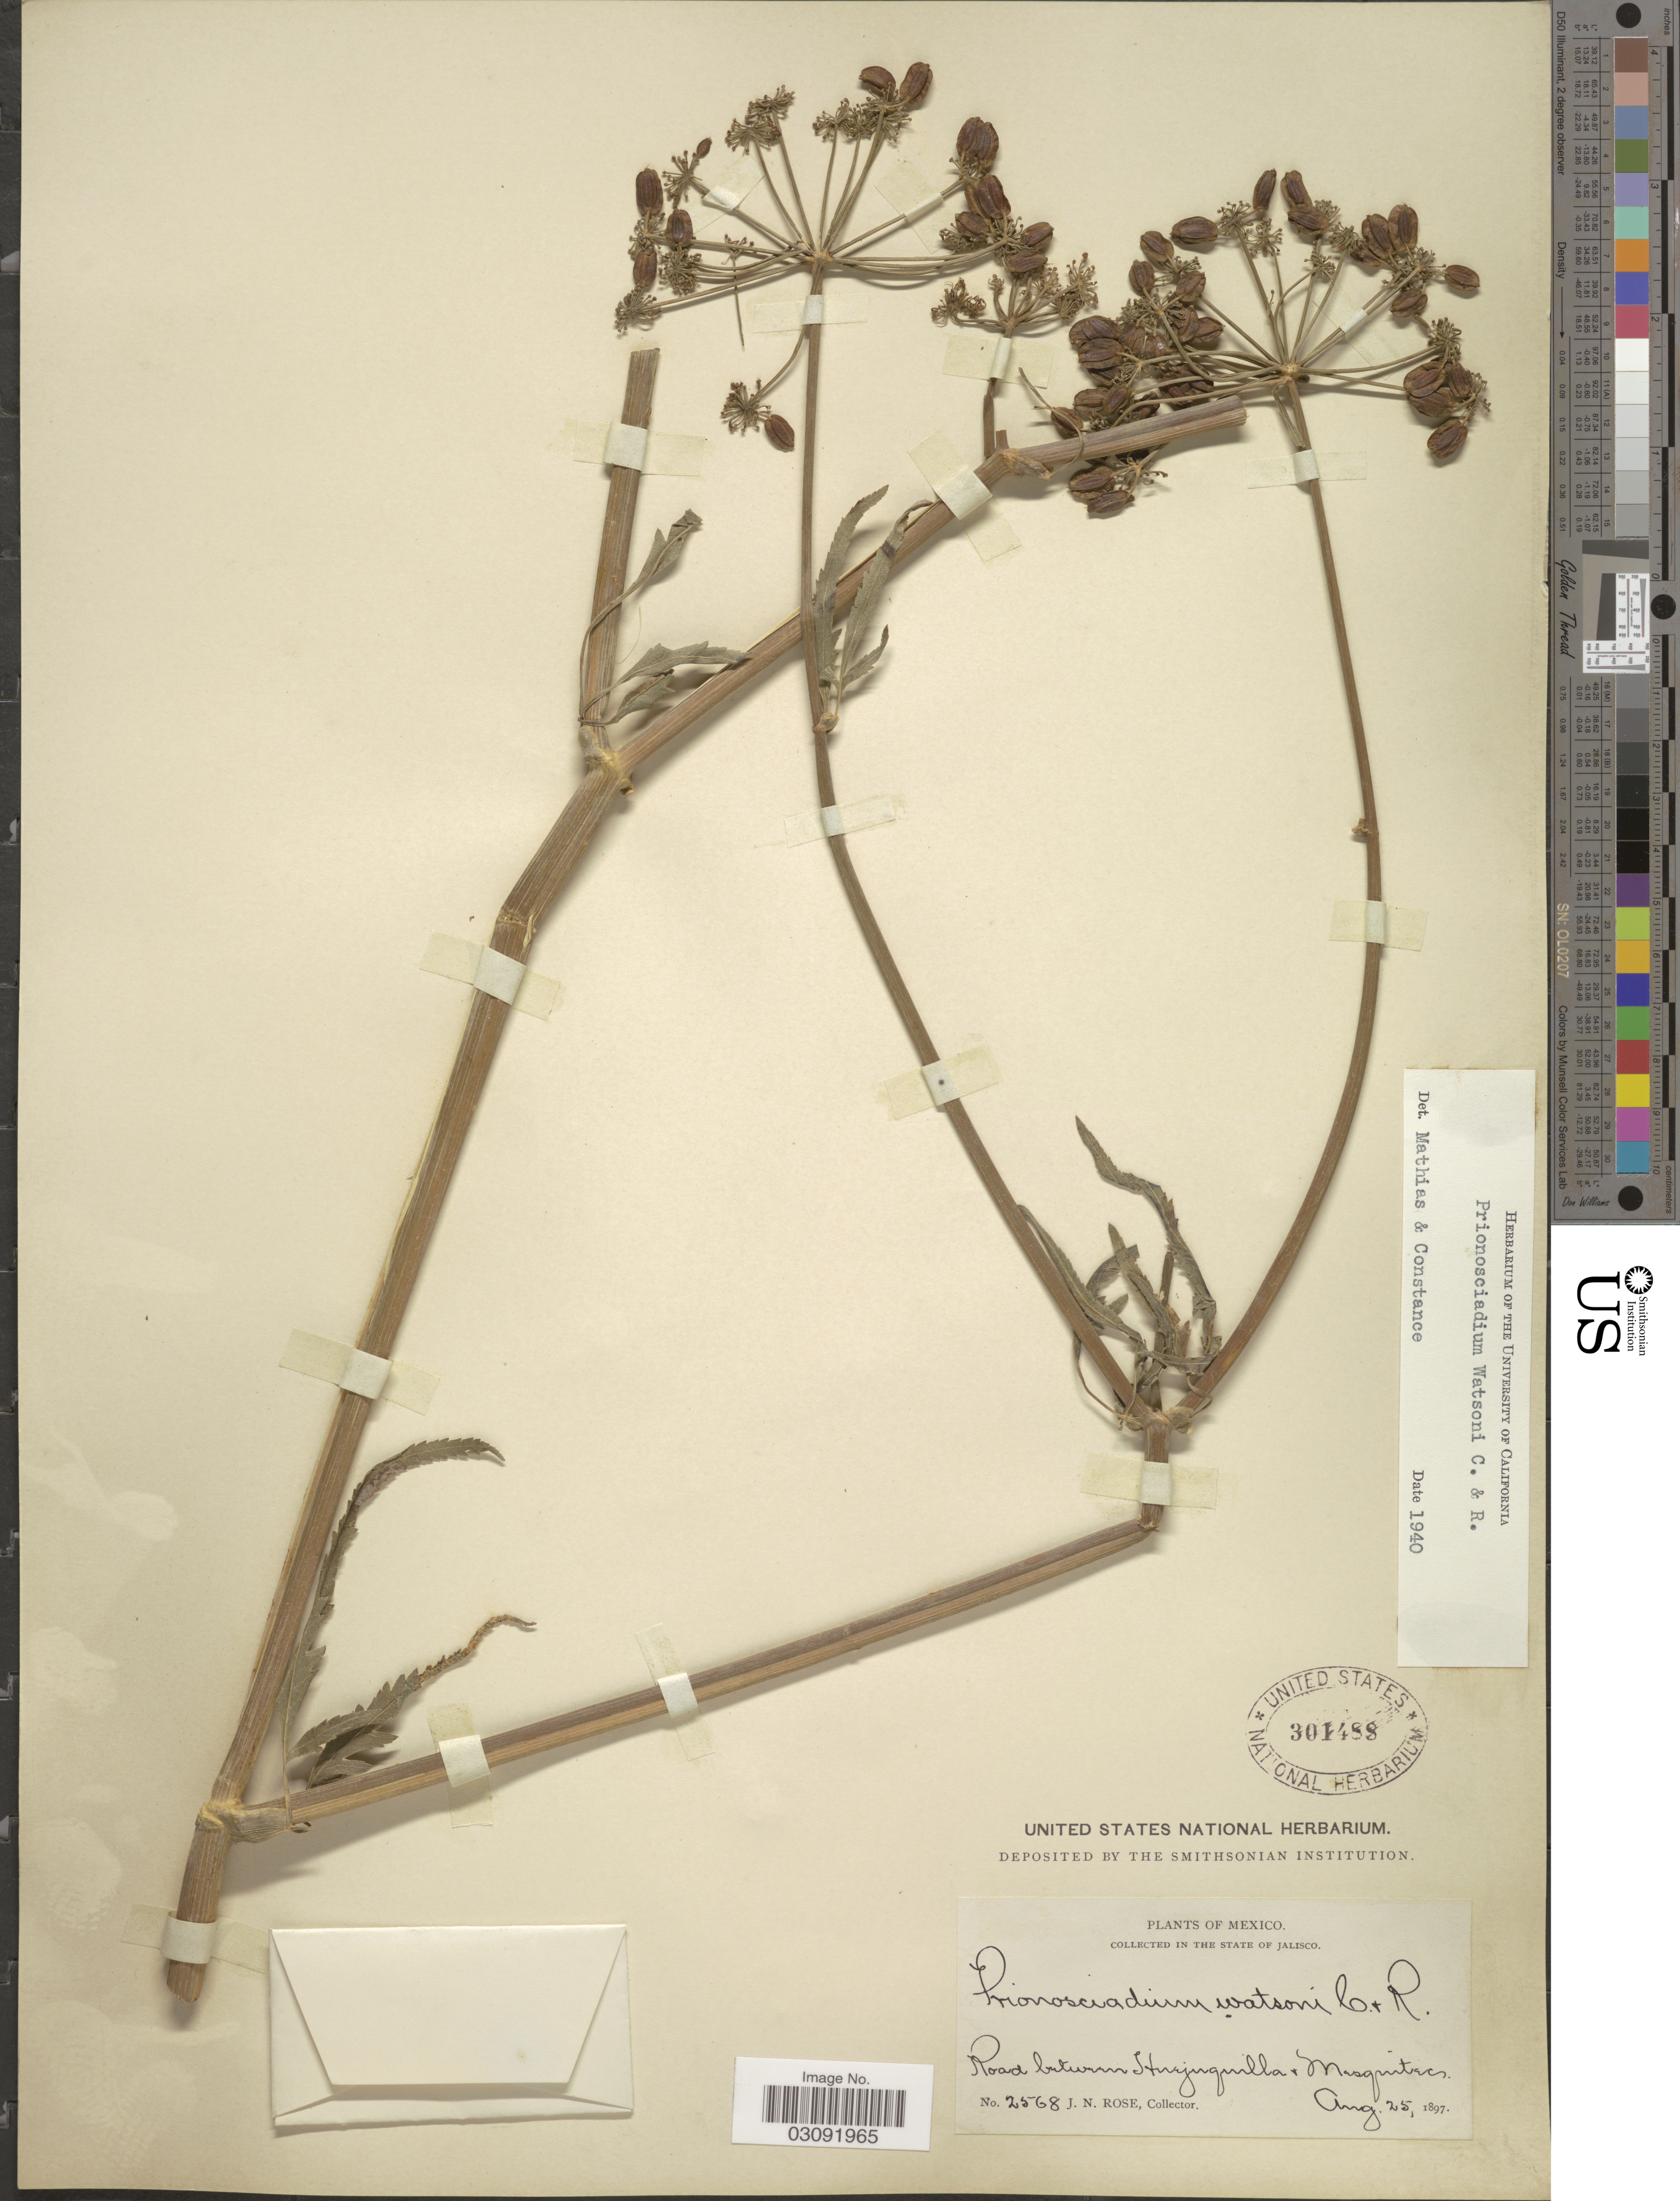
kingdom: Plantae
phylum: Tracheophyta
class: Magnoliopsida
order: Apiales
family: Apiaceae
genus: Prionosciadium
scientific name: Prionosciadium watsonii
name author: J.M. Coult. & Rose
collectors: J. N. Rose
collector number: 2568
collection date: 1897-08-25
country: Mexico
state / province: Jalisco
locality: Road between Huejuquilla & Mesquitecs.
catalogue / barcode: US 301488